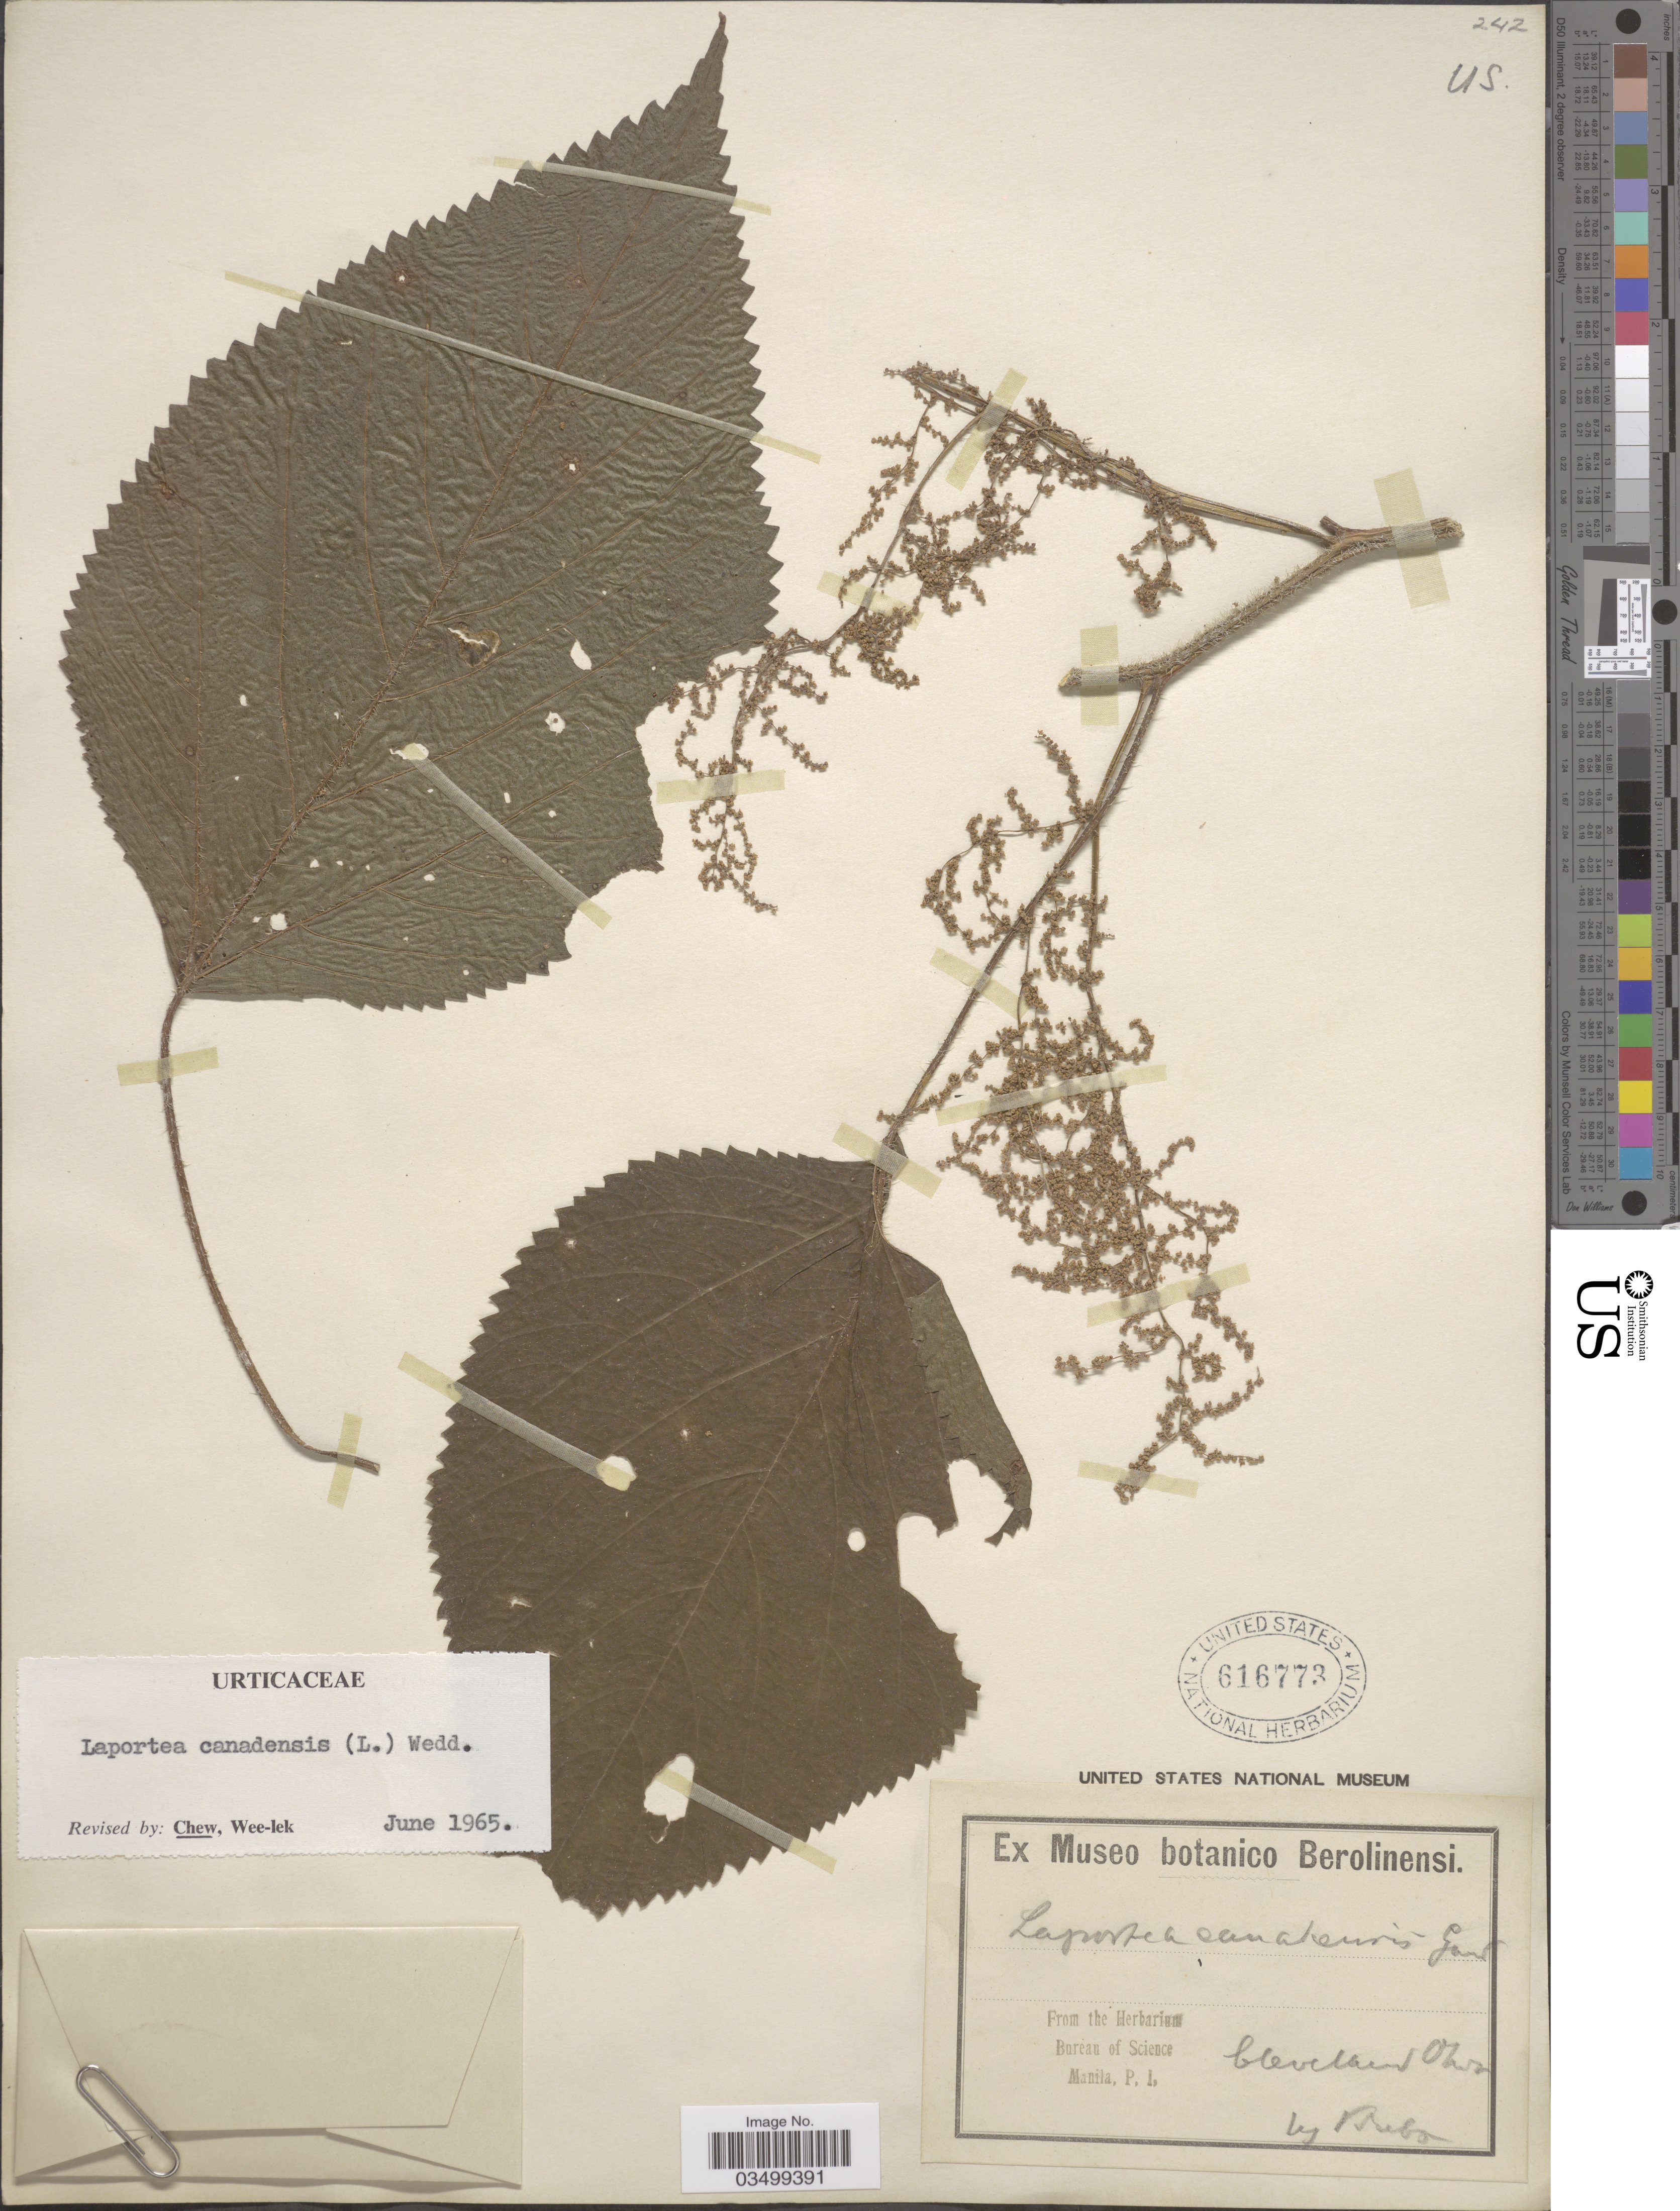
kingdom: Plantae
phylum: Tracheophyta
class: Magnoliopsida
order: Rosales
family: Urticaceae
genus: Laportea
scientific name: Laportea canadensis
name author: (L.) Wedd.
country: United States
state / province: Ohio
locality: Cleveland.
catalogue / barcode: US 616773